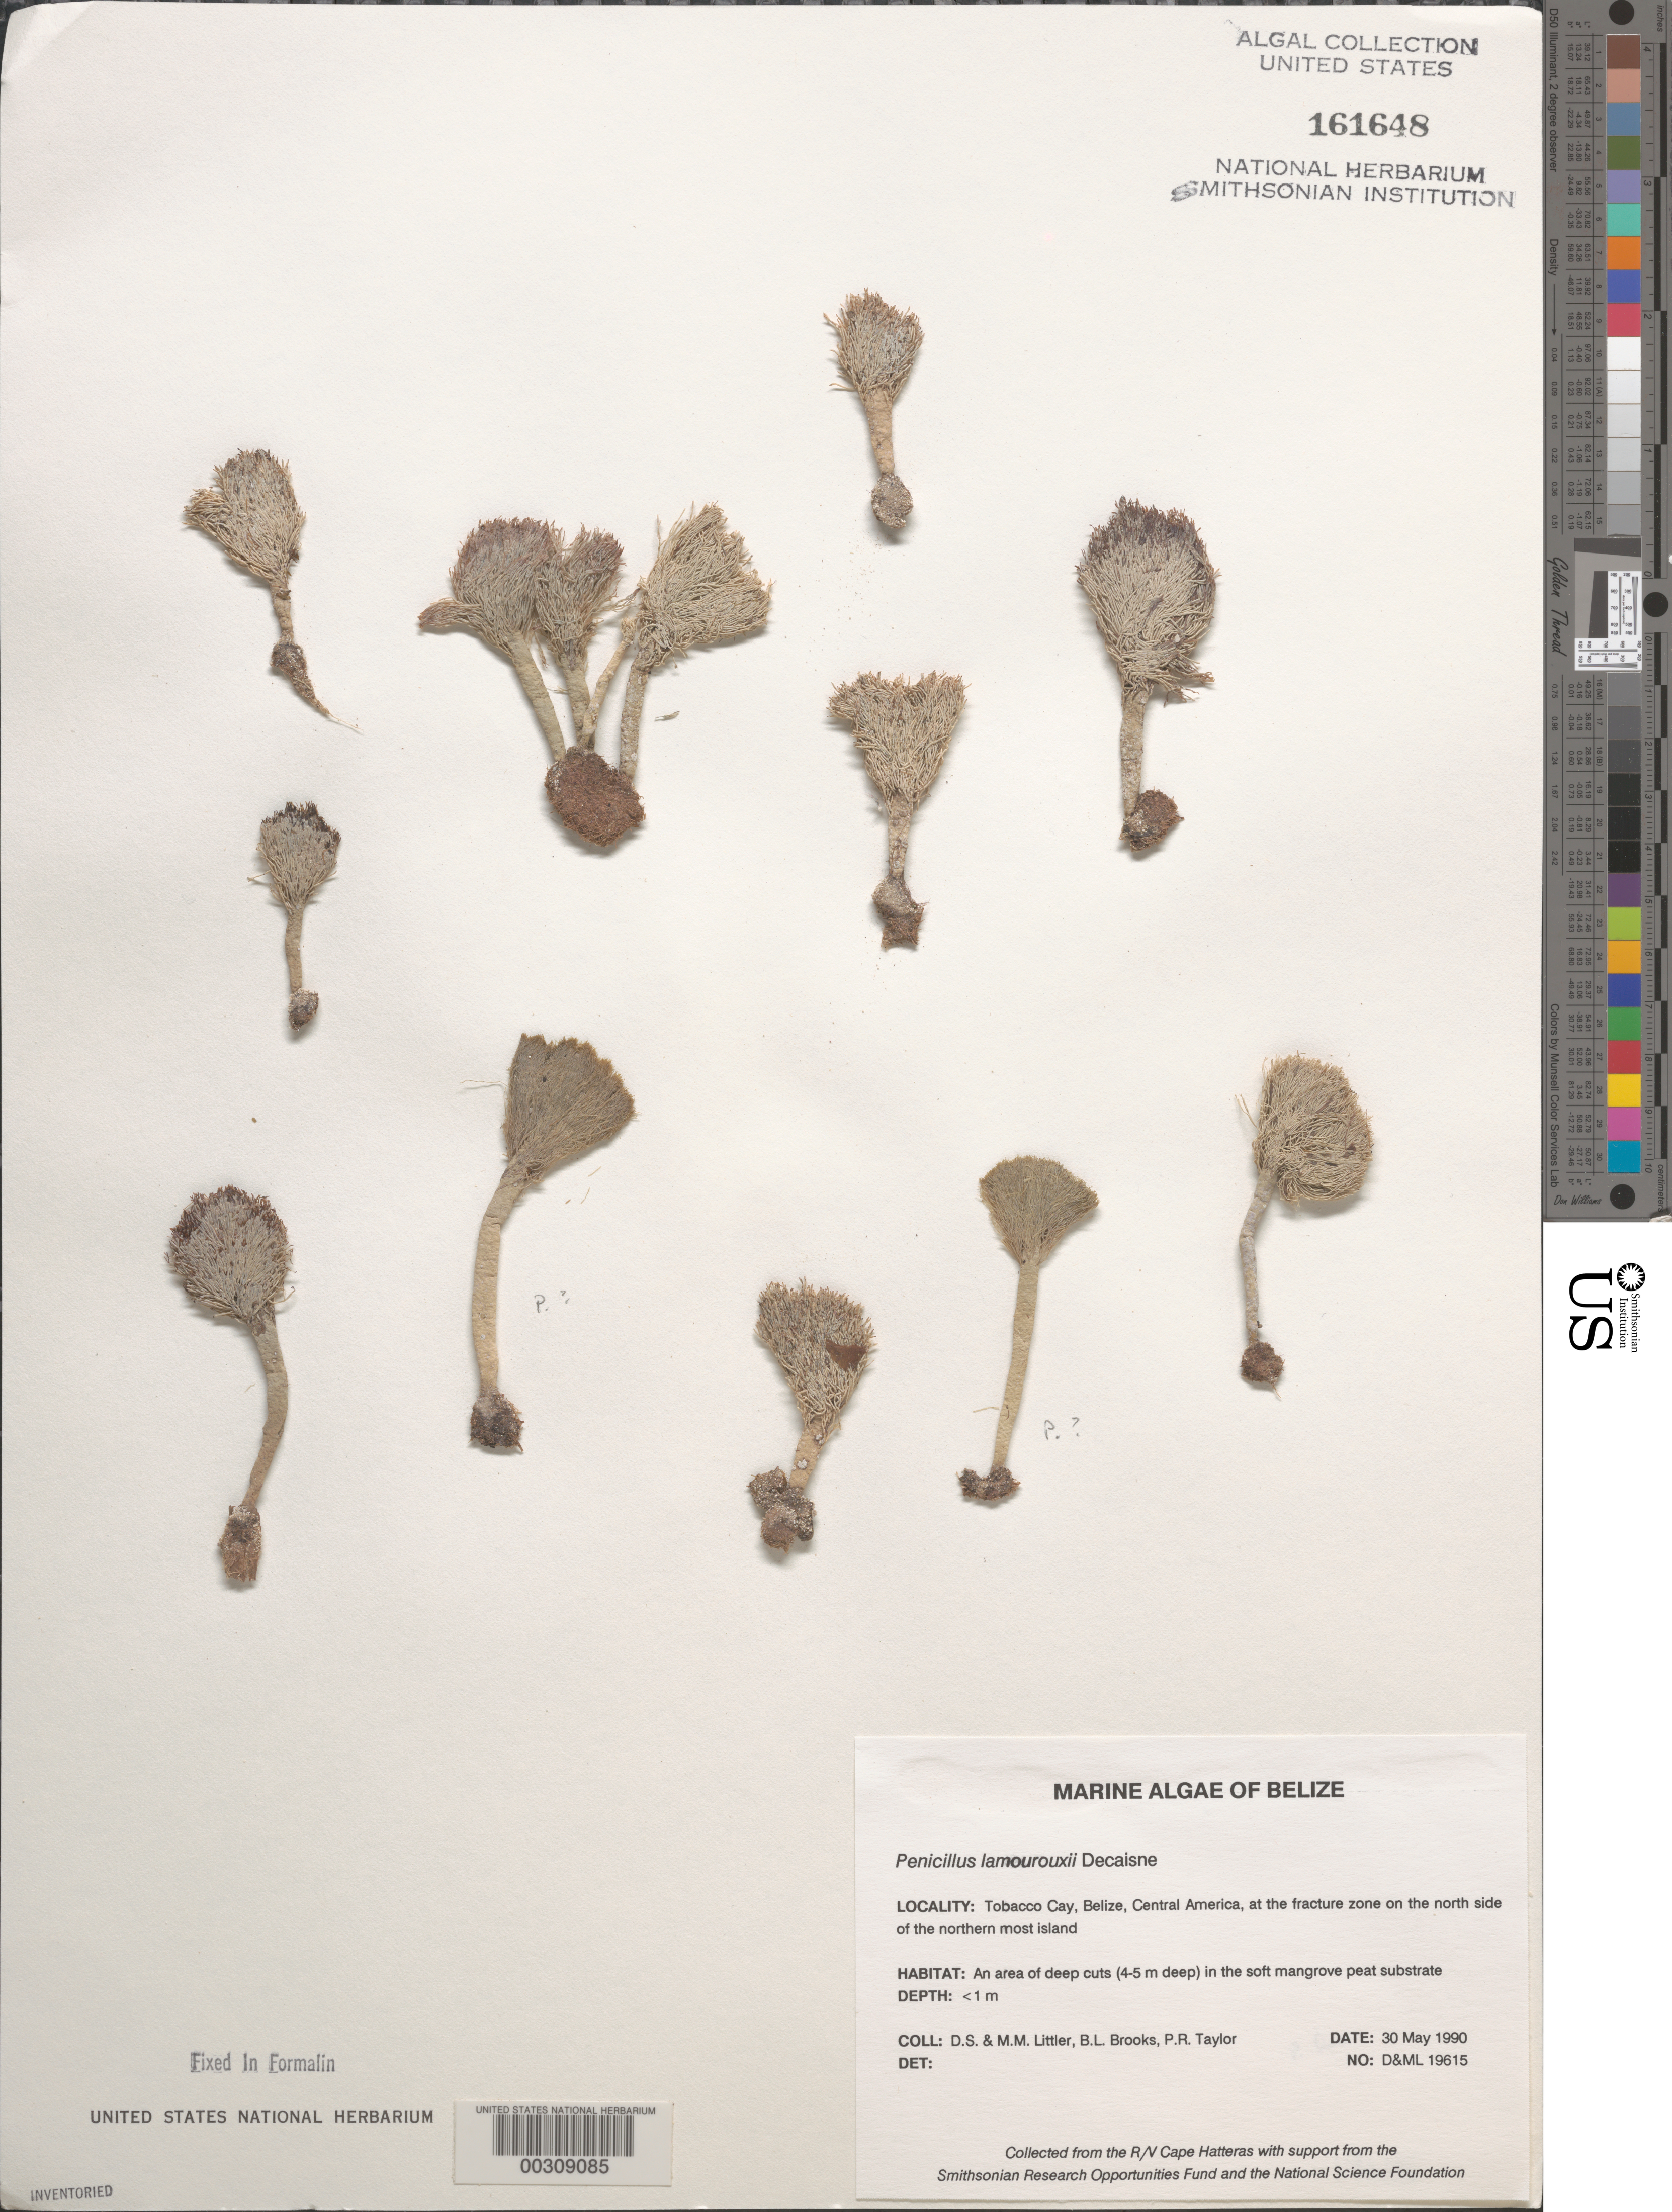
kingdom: Plantae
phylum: Chlorophyta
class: Ulvophyceae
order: Bryopsidales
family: Udoteaceae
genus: Penicillus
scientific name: Penicillus lamourouxii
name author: Decne.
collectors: D. S. Littler, M. M. Littler, B. Brooks & P. R. Taylor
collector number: D&ML 19615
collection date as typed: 30 May 1990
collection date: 1990-05-30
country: Belize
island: Tobacco Cay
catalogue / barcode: US 161648